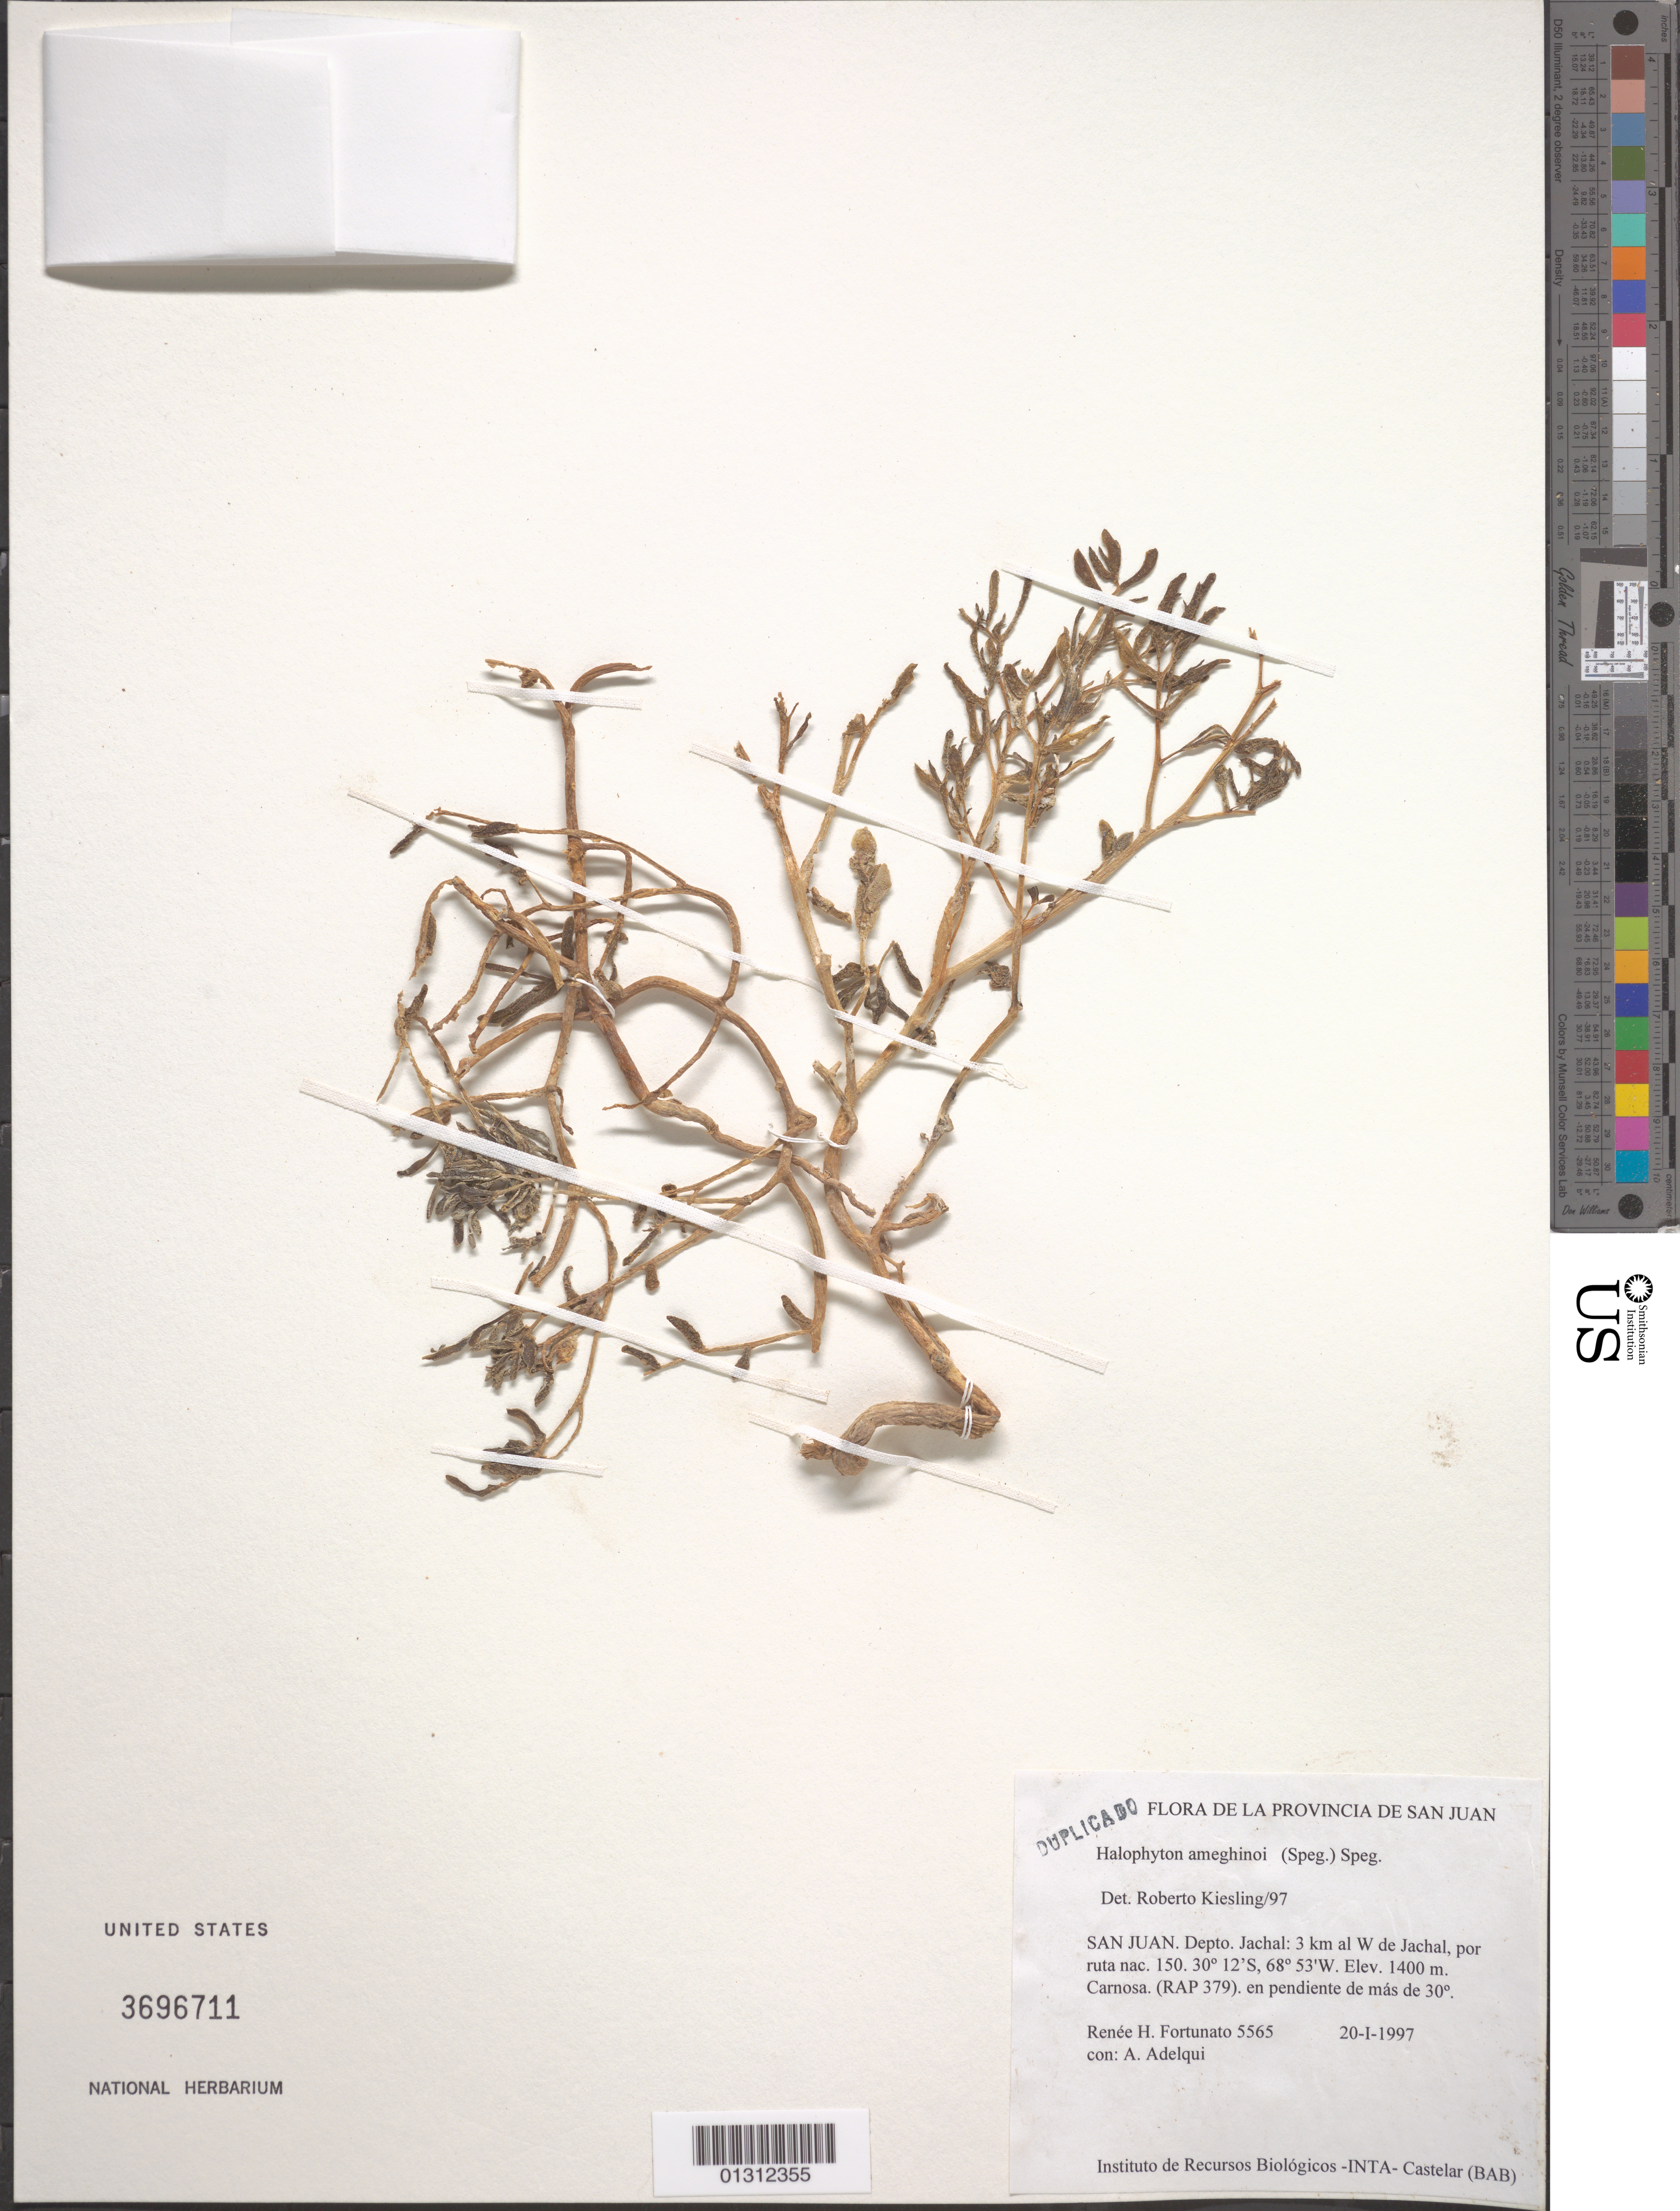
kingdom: Plantae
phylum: Tracheophyta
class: Magnoliopsida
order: Caryophyllales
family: Halophytaceae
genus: Halophytum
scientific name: Halophytum ameghinoi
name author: (Speg.) Speg.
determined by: Kiesling, R.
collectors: R. H. Fortunato & A. Adelqui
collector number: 5565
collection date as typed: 20-I-1997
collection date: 1997-01-20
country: Argentina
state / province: San Juan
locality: Depto. Jachal: 3 km al W de Jacjal, por ruta nac.150. 30 degrees. Carnosa. (RAP 379). en pendiente de más de 30 degrees.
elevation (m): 1400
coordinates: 30 12 S, 68 53 W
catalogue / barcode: US 3696711